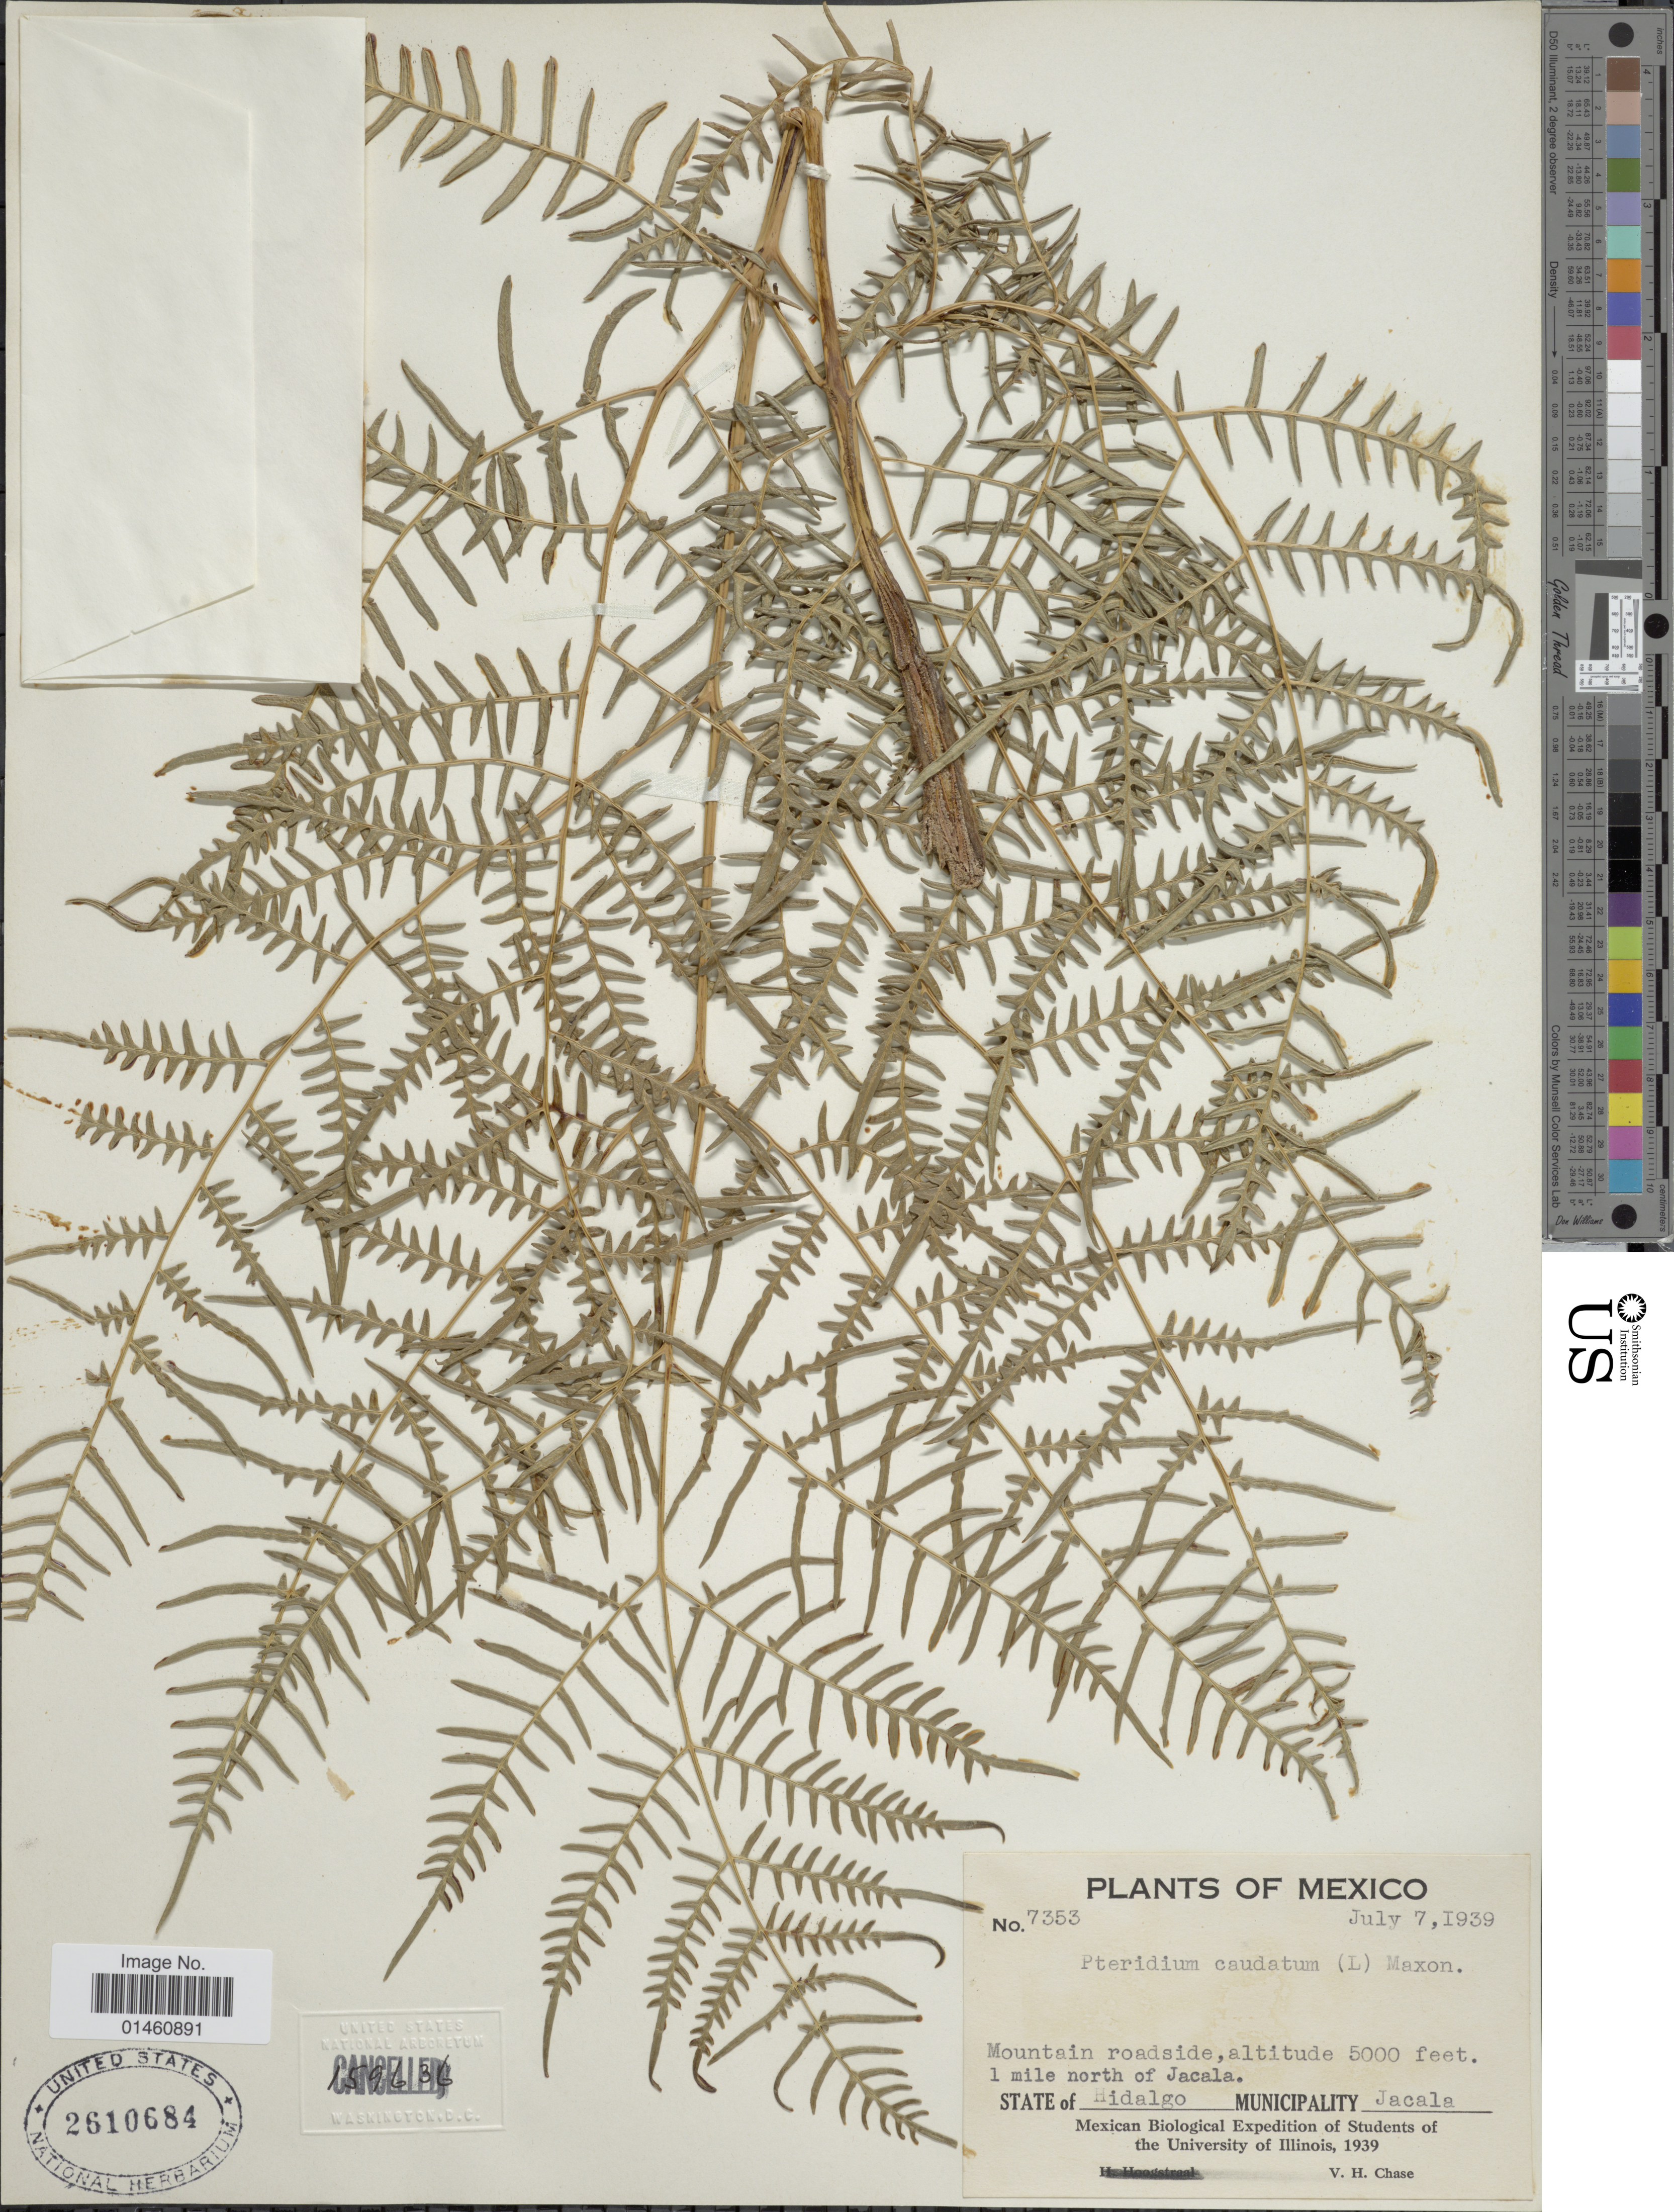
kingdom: Plantae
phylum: Tracheophyta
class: Polypodiopsida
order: Polypodiales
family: Dennstaedtiaceae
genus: Pteridium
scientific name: Pteridium caudatum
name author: (L.) Maxon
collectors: V. H. Chase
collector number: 7353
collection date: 1939-07-07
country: Mexico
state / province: Hidalgo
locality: Mountain roadside, 1 mile north of Jacala, Municipality Jacala.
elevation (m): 1524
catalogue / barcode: US 2610684